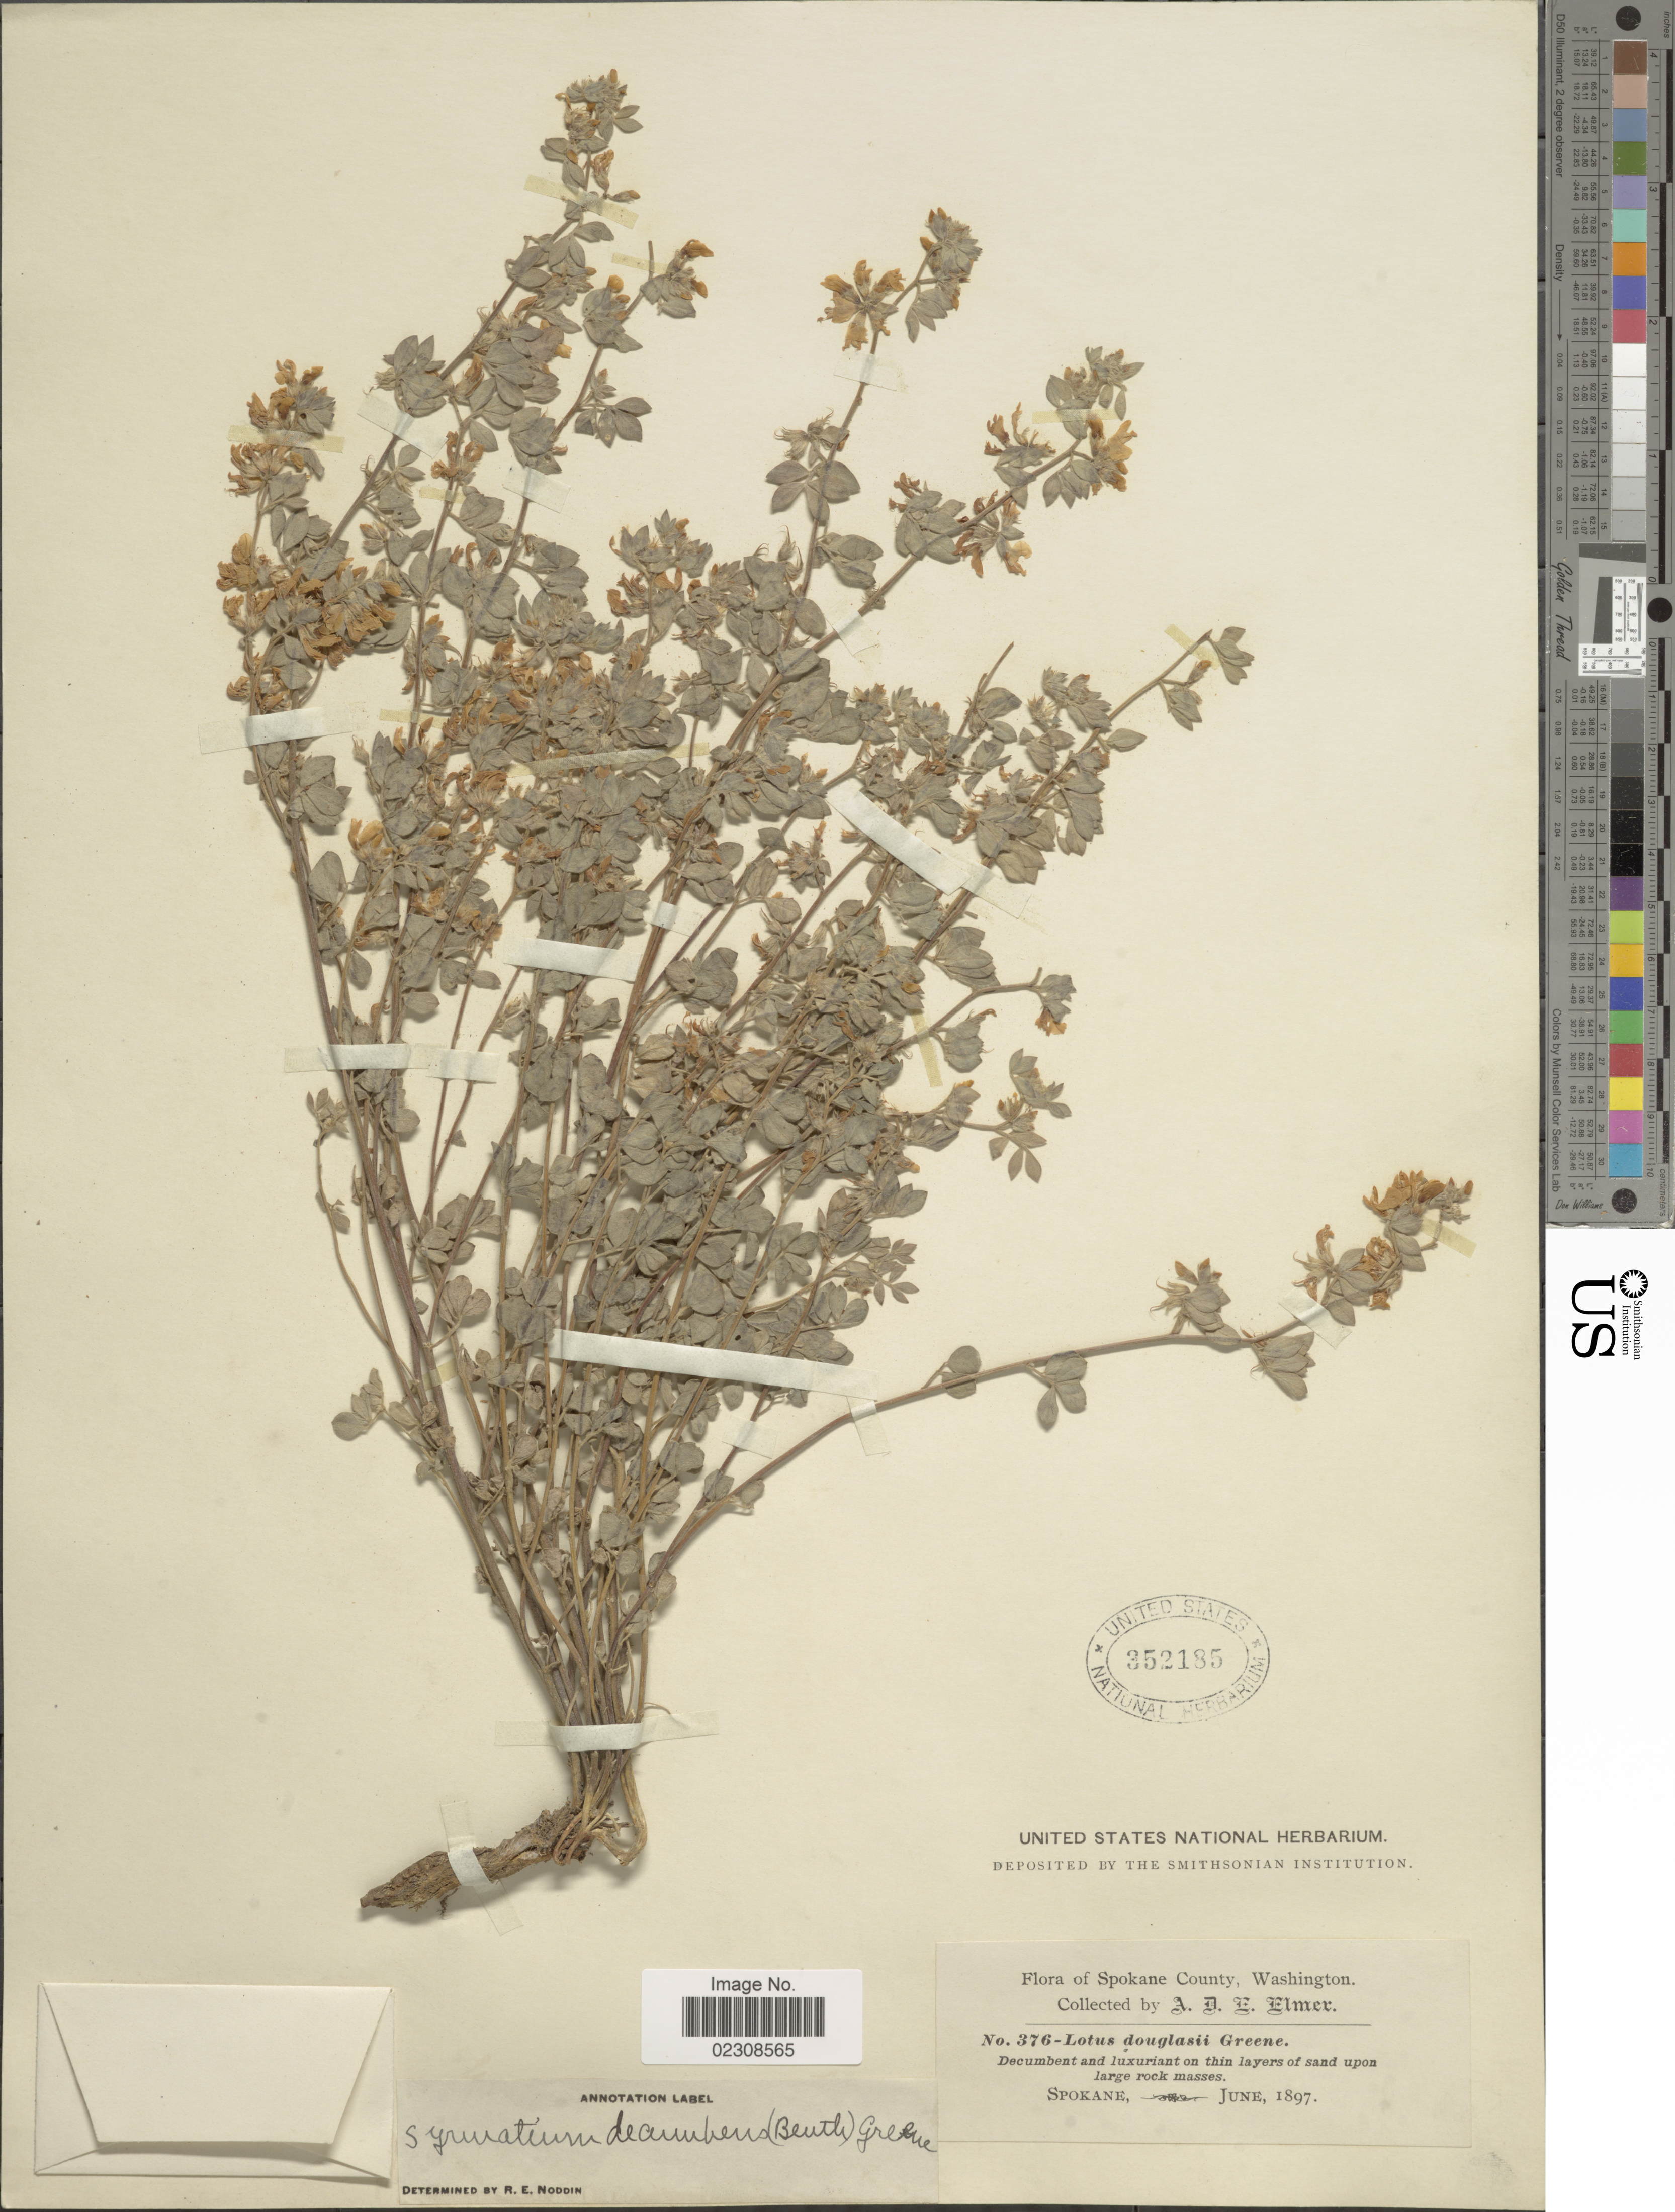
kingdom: Plantae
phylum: Tracheophyta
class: Magnoliopsida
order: Fabales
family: Fabaceae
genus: Syrmatium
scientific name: Syrmatium decumbens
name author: (Benth.) Greene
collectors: A. D. E. Elmer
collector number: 376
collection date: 1897-06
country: United States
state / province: Washington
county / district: Spokane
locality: Spokane County.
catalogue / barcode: US 352185